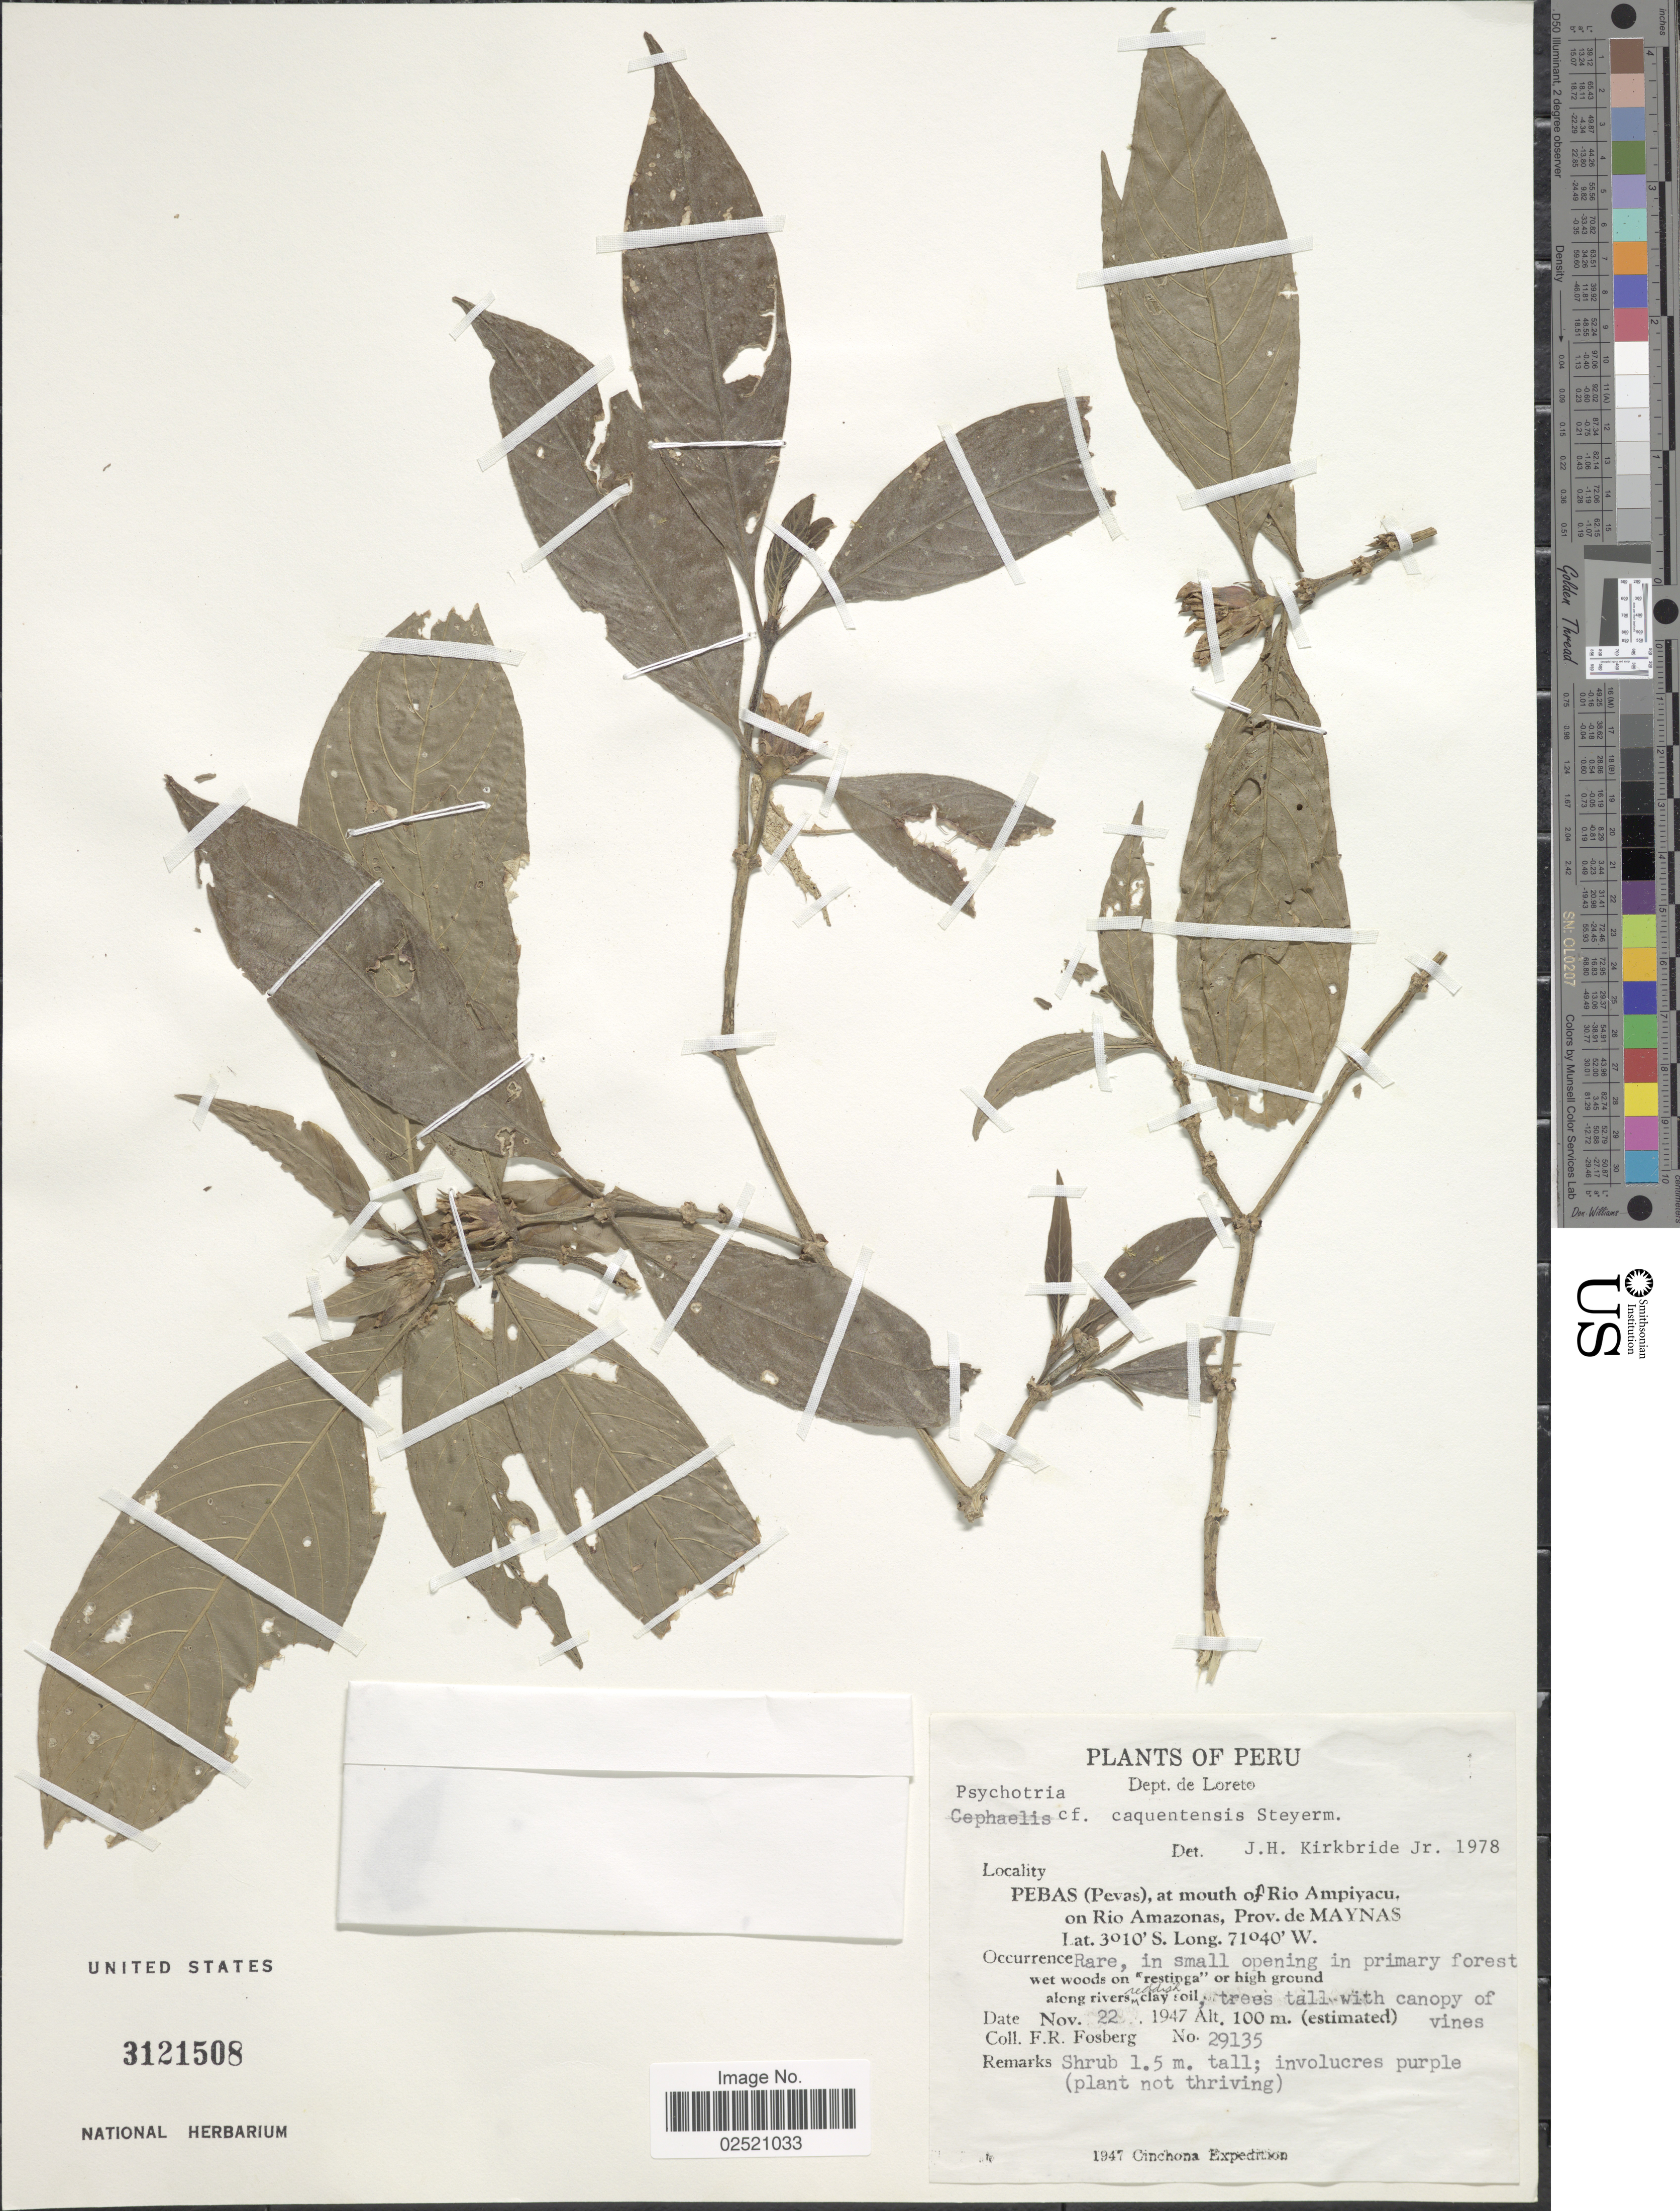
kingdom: Plantae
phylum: Tracheophyta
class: Magnoliopsida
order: Gentianales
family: Rubiaceae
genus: Psychotria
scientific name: Psychotria caquetensis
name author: Steyerm.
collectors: F. R. Fosberg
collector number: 29135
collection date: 1947-11-22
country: Peru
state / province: Loreto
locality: Pebas (Pevas), at mouth of Rio Ampiyacu, on Rio Amazonas, Prov. de Maynas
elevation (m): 100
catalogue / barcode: US 3121508